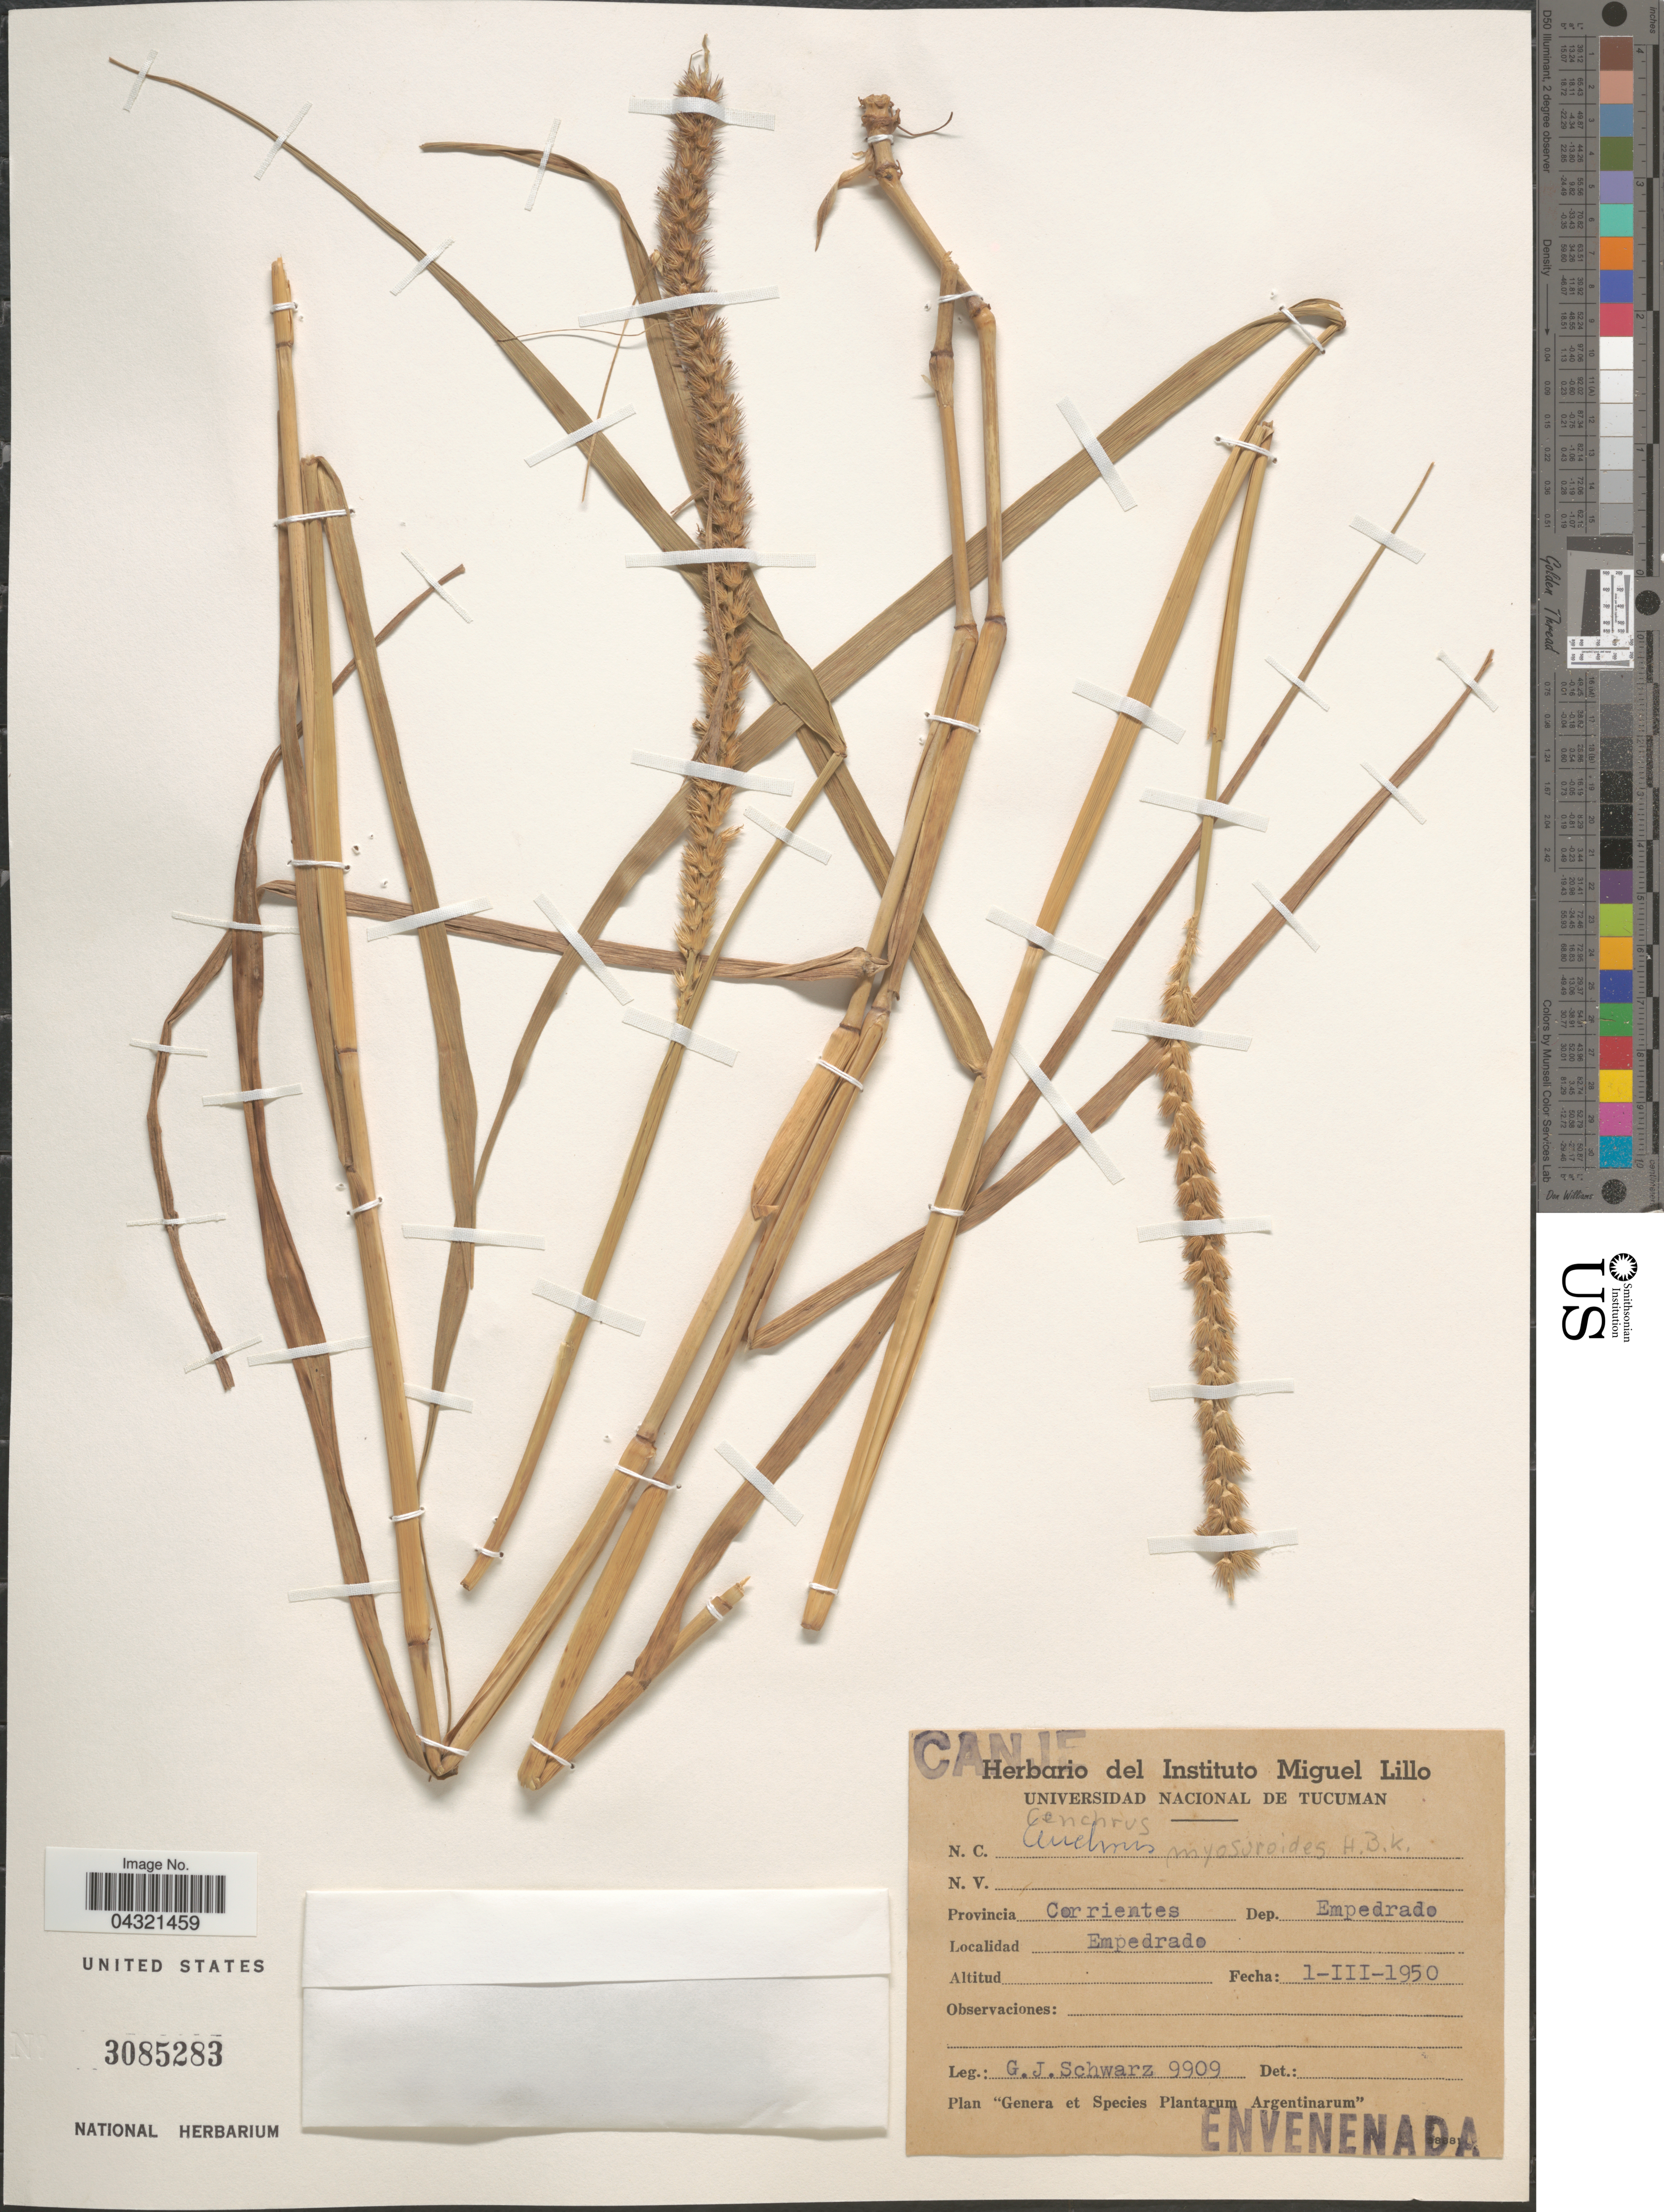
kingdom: Plantae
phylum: Tracheophyta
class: Liliopsida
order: Poales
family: Poaceae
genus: Cenchrus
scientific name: Cenchrus myosuroides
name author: Kunth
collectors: G. J. Schwarz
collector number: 9909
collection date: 1950-03-01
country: Argentina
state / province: Corrientes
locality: Dep. Empedrado. Empedrado.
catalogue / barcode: US 3085283